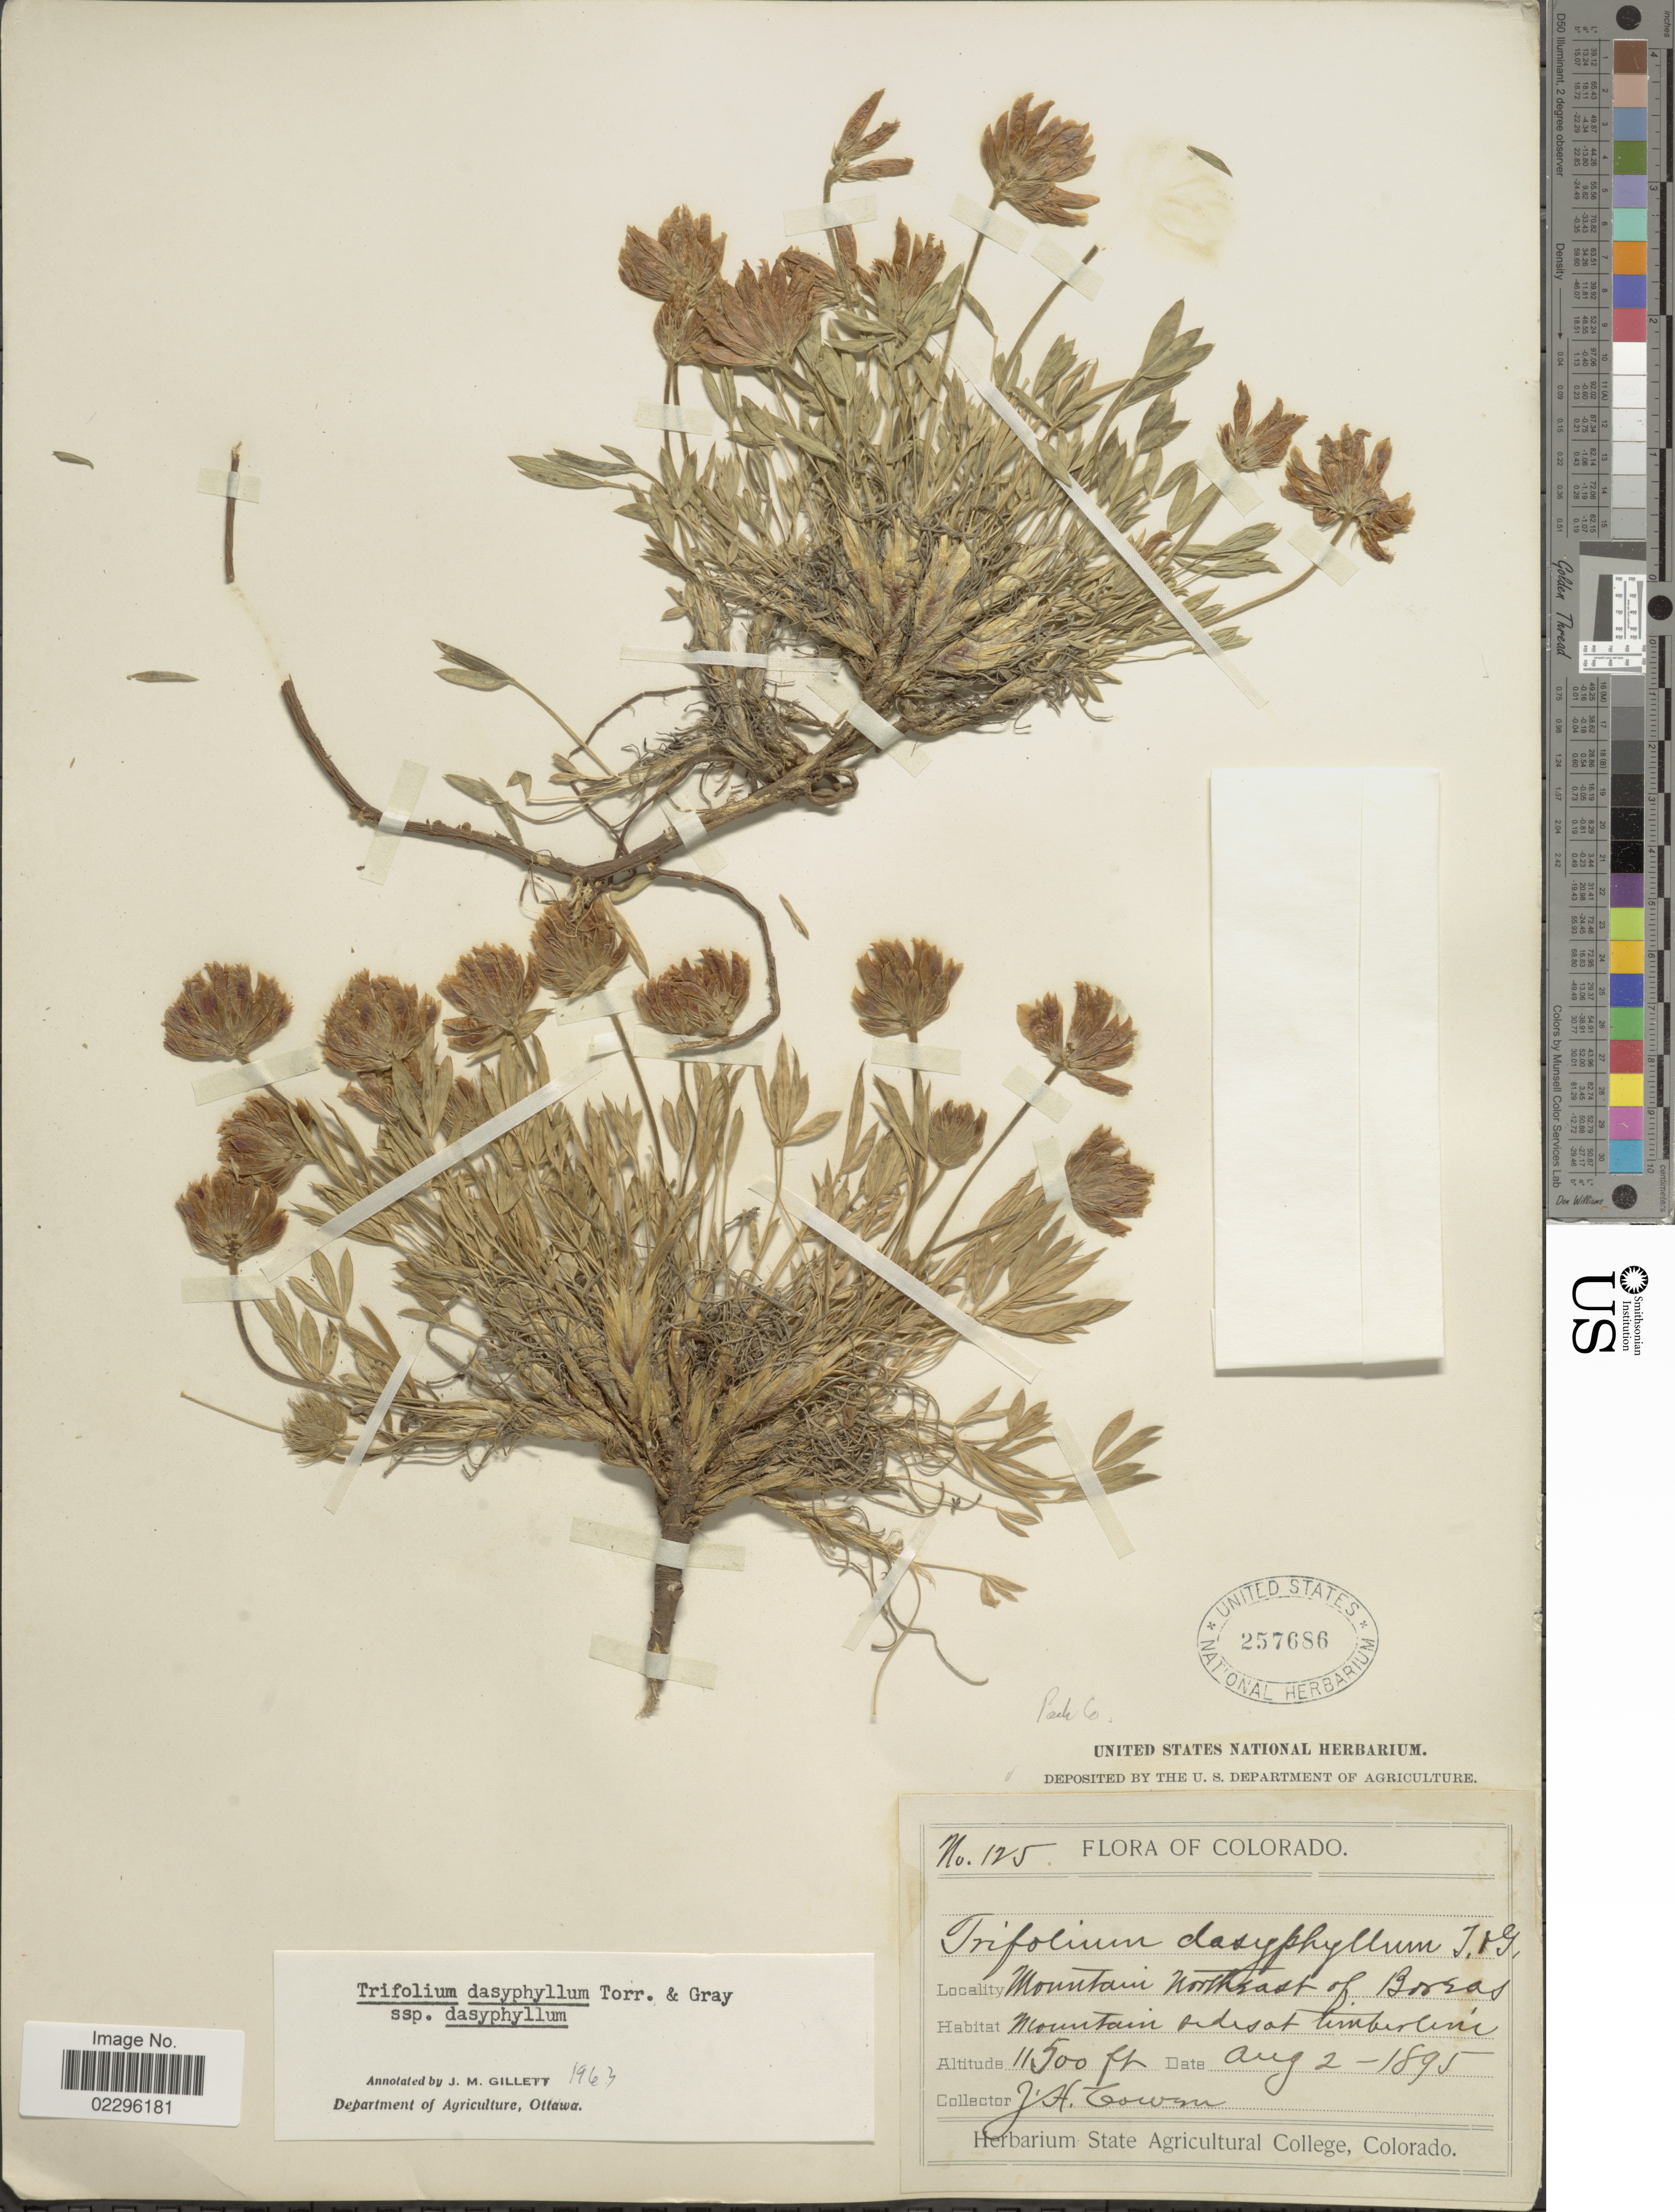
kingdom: Plantae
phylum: Tracheophyta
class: Magnoliopsida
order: Fabales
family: Fabaceae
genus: Trifolium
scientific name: Trifolium dasyphyllum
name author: Torr. & A. Gray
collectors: J. H. Cowen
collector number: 125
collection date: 1895-08-02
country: United States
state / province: Colorado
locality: Mountain Northeast of Boreas (pass), Mountain about at timberline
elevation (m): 3505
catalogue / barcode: US 257686